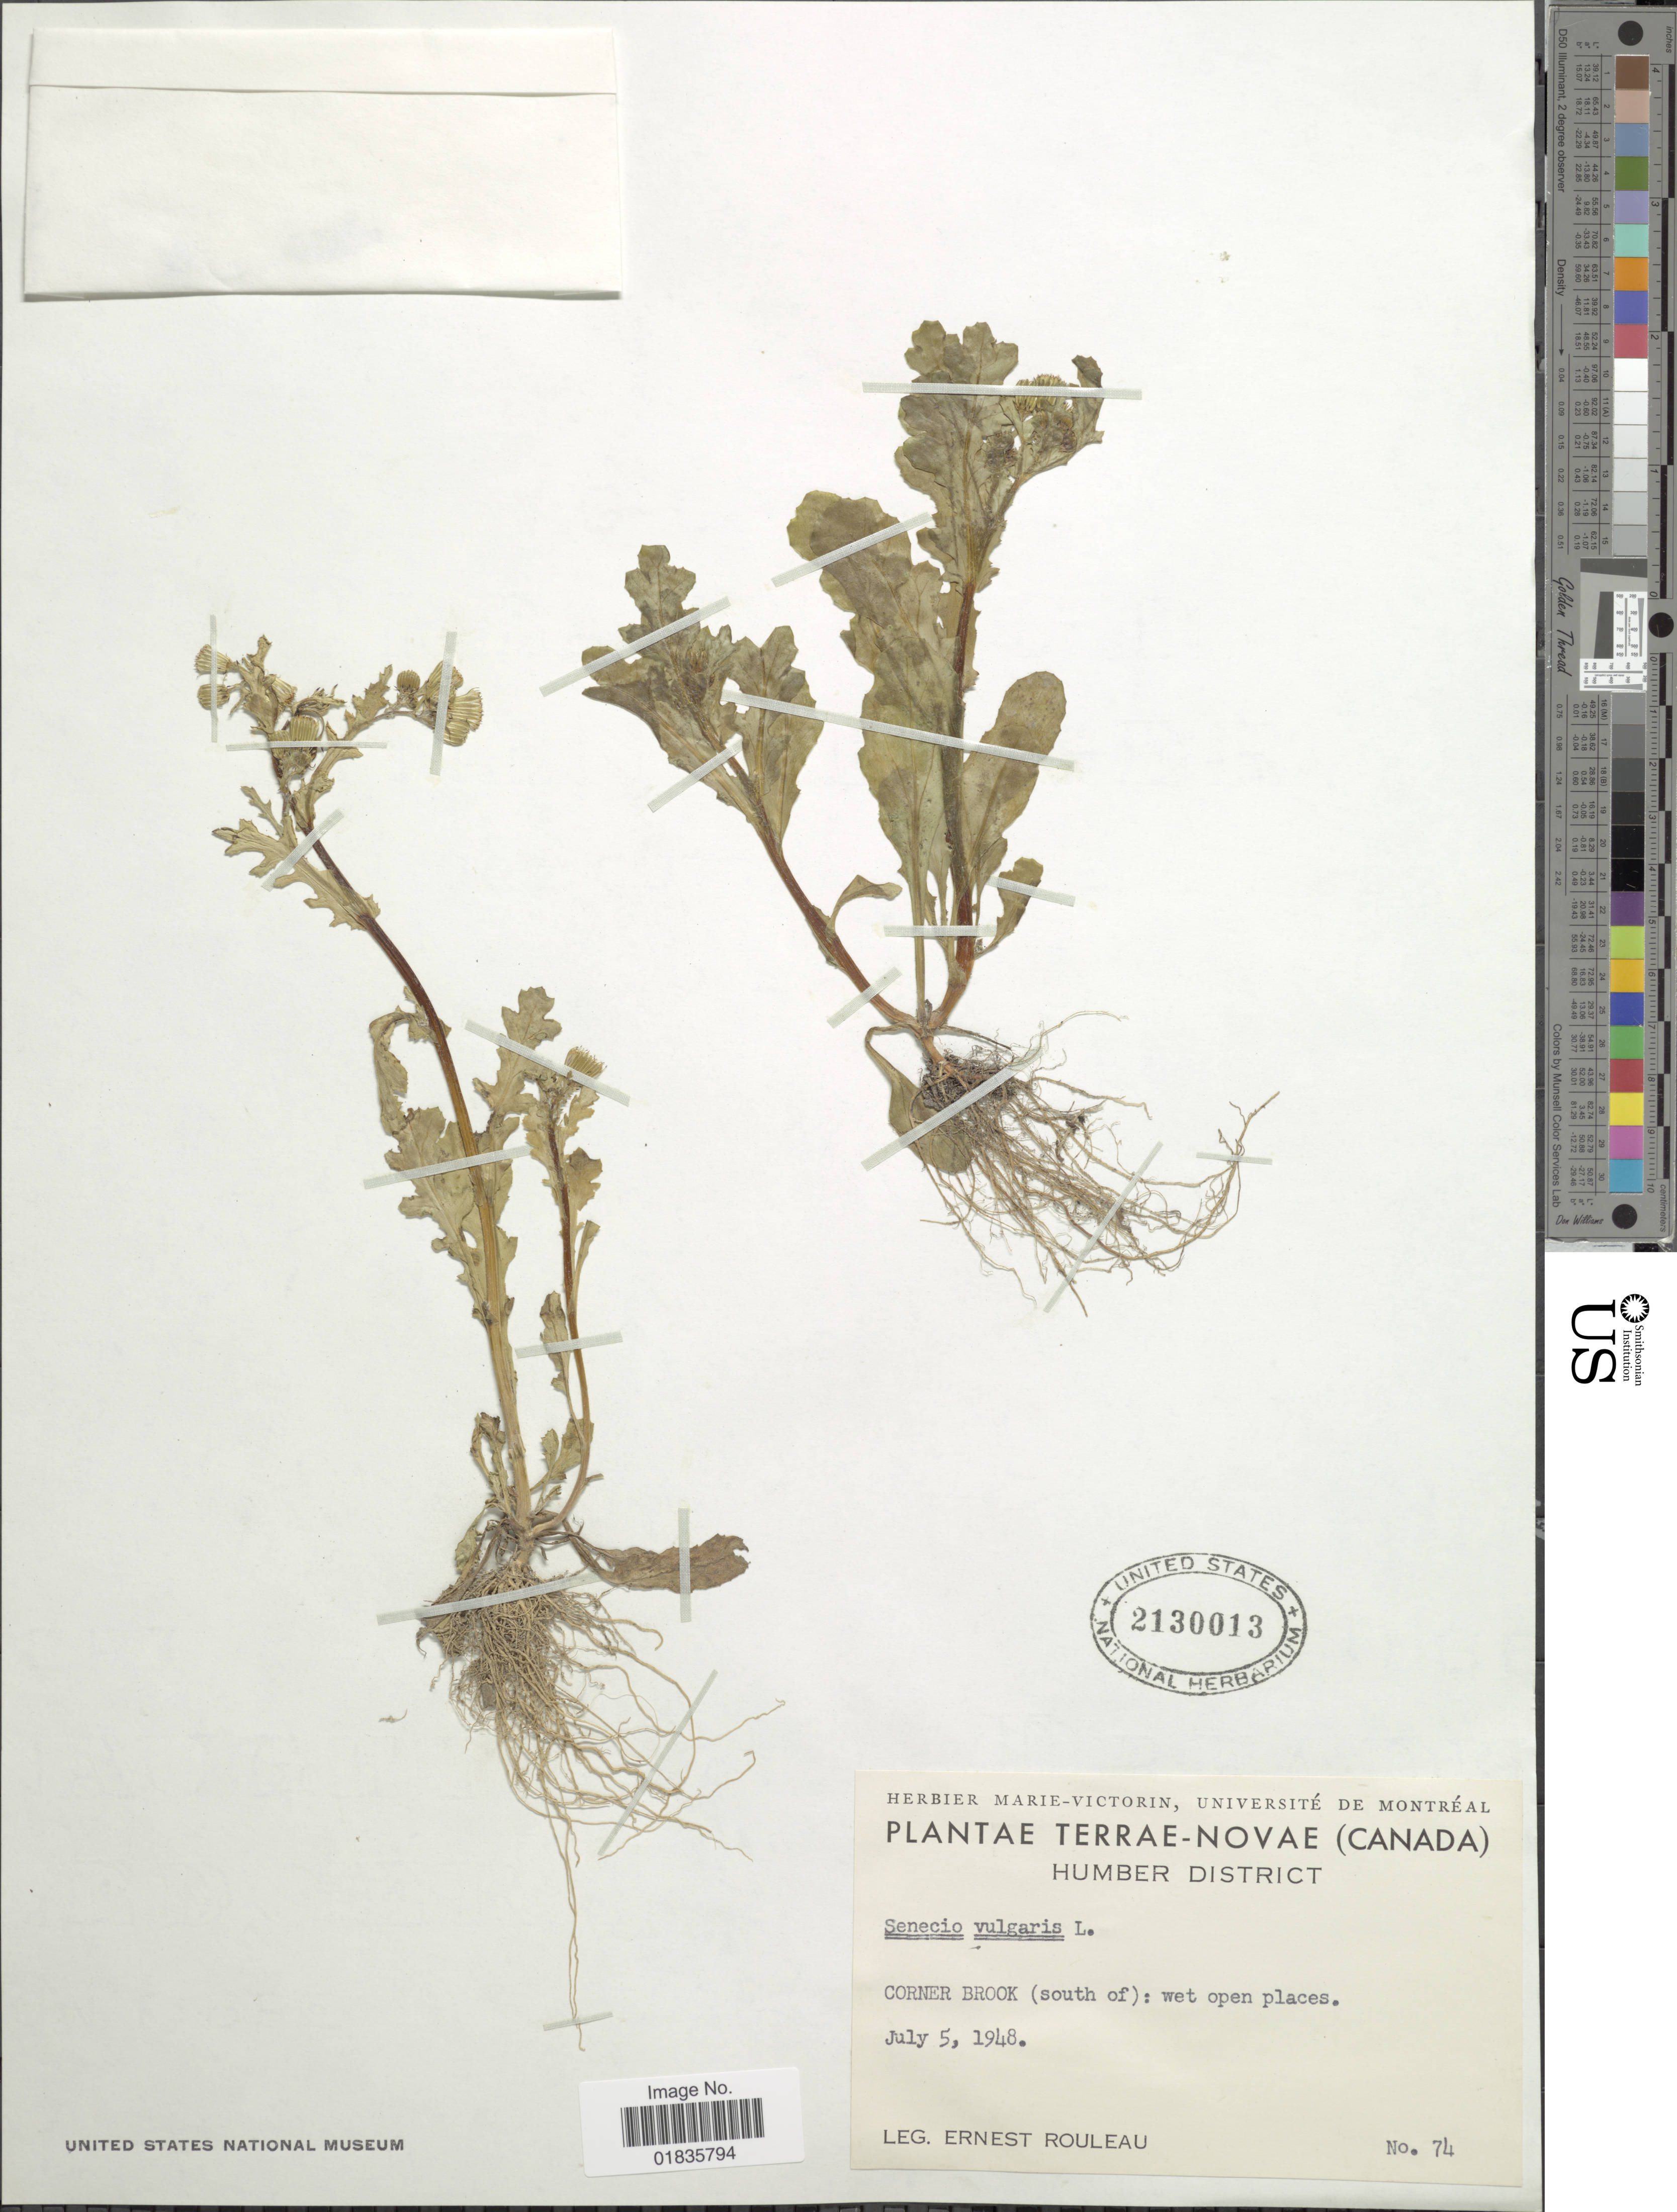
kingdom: Plantae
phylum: Tracheophyta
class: Magnoliopsida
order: Asterales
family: Asteraceae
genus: Senecio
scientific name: Senecio vulgaris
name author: L.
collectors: E. Rouleau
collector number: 74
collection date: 1948-07-05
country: Canada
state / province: Newfoundland and Labrador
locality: Terrae-Novae, Humber District, Corner Brook (south of): wet open places.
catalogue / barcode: US 2130013